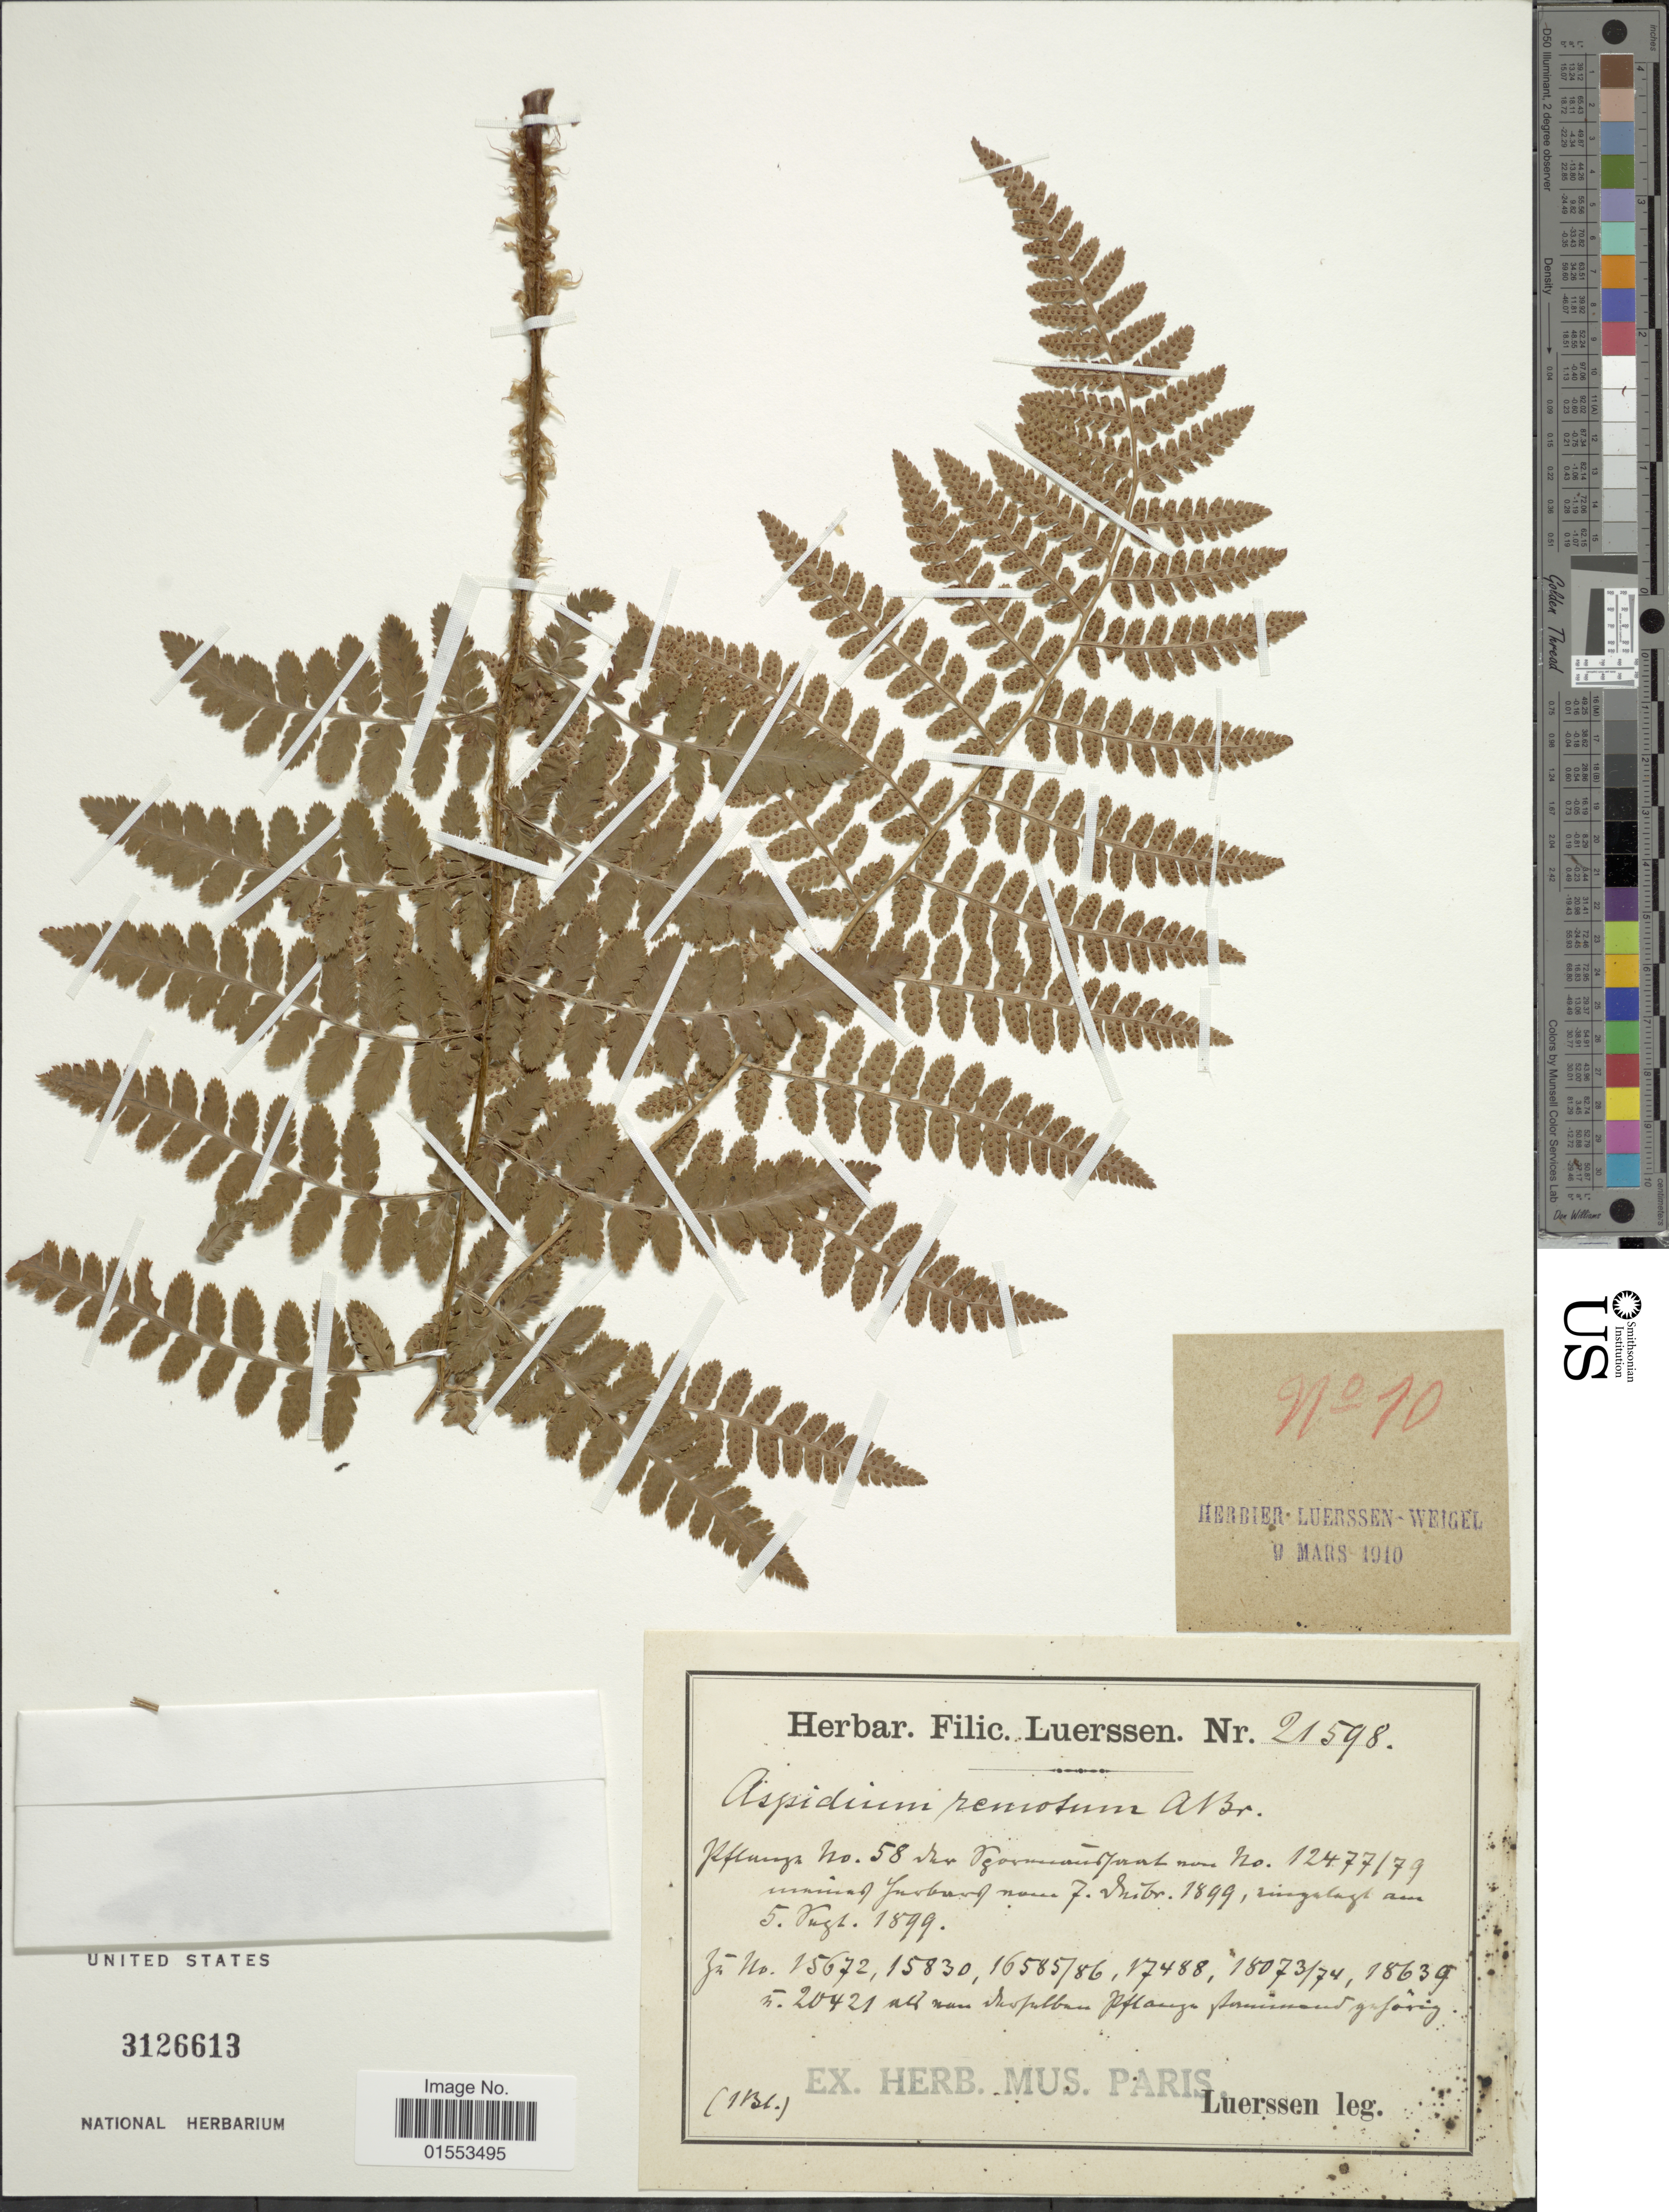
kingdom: Plantae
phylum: Tracheophyta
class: Polypodiopsida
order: Polypodiales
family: Dryopteridaceae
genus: Dryopteris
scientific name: Dryopteris remota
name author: (A. Braun) Hayek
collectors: C. Luerssen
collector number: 21598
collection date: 1899-03-07/1899-11-05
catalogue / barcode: US 3126613